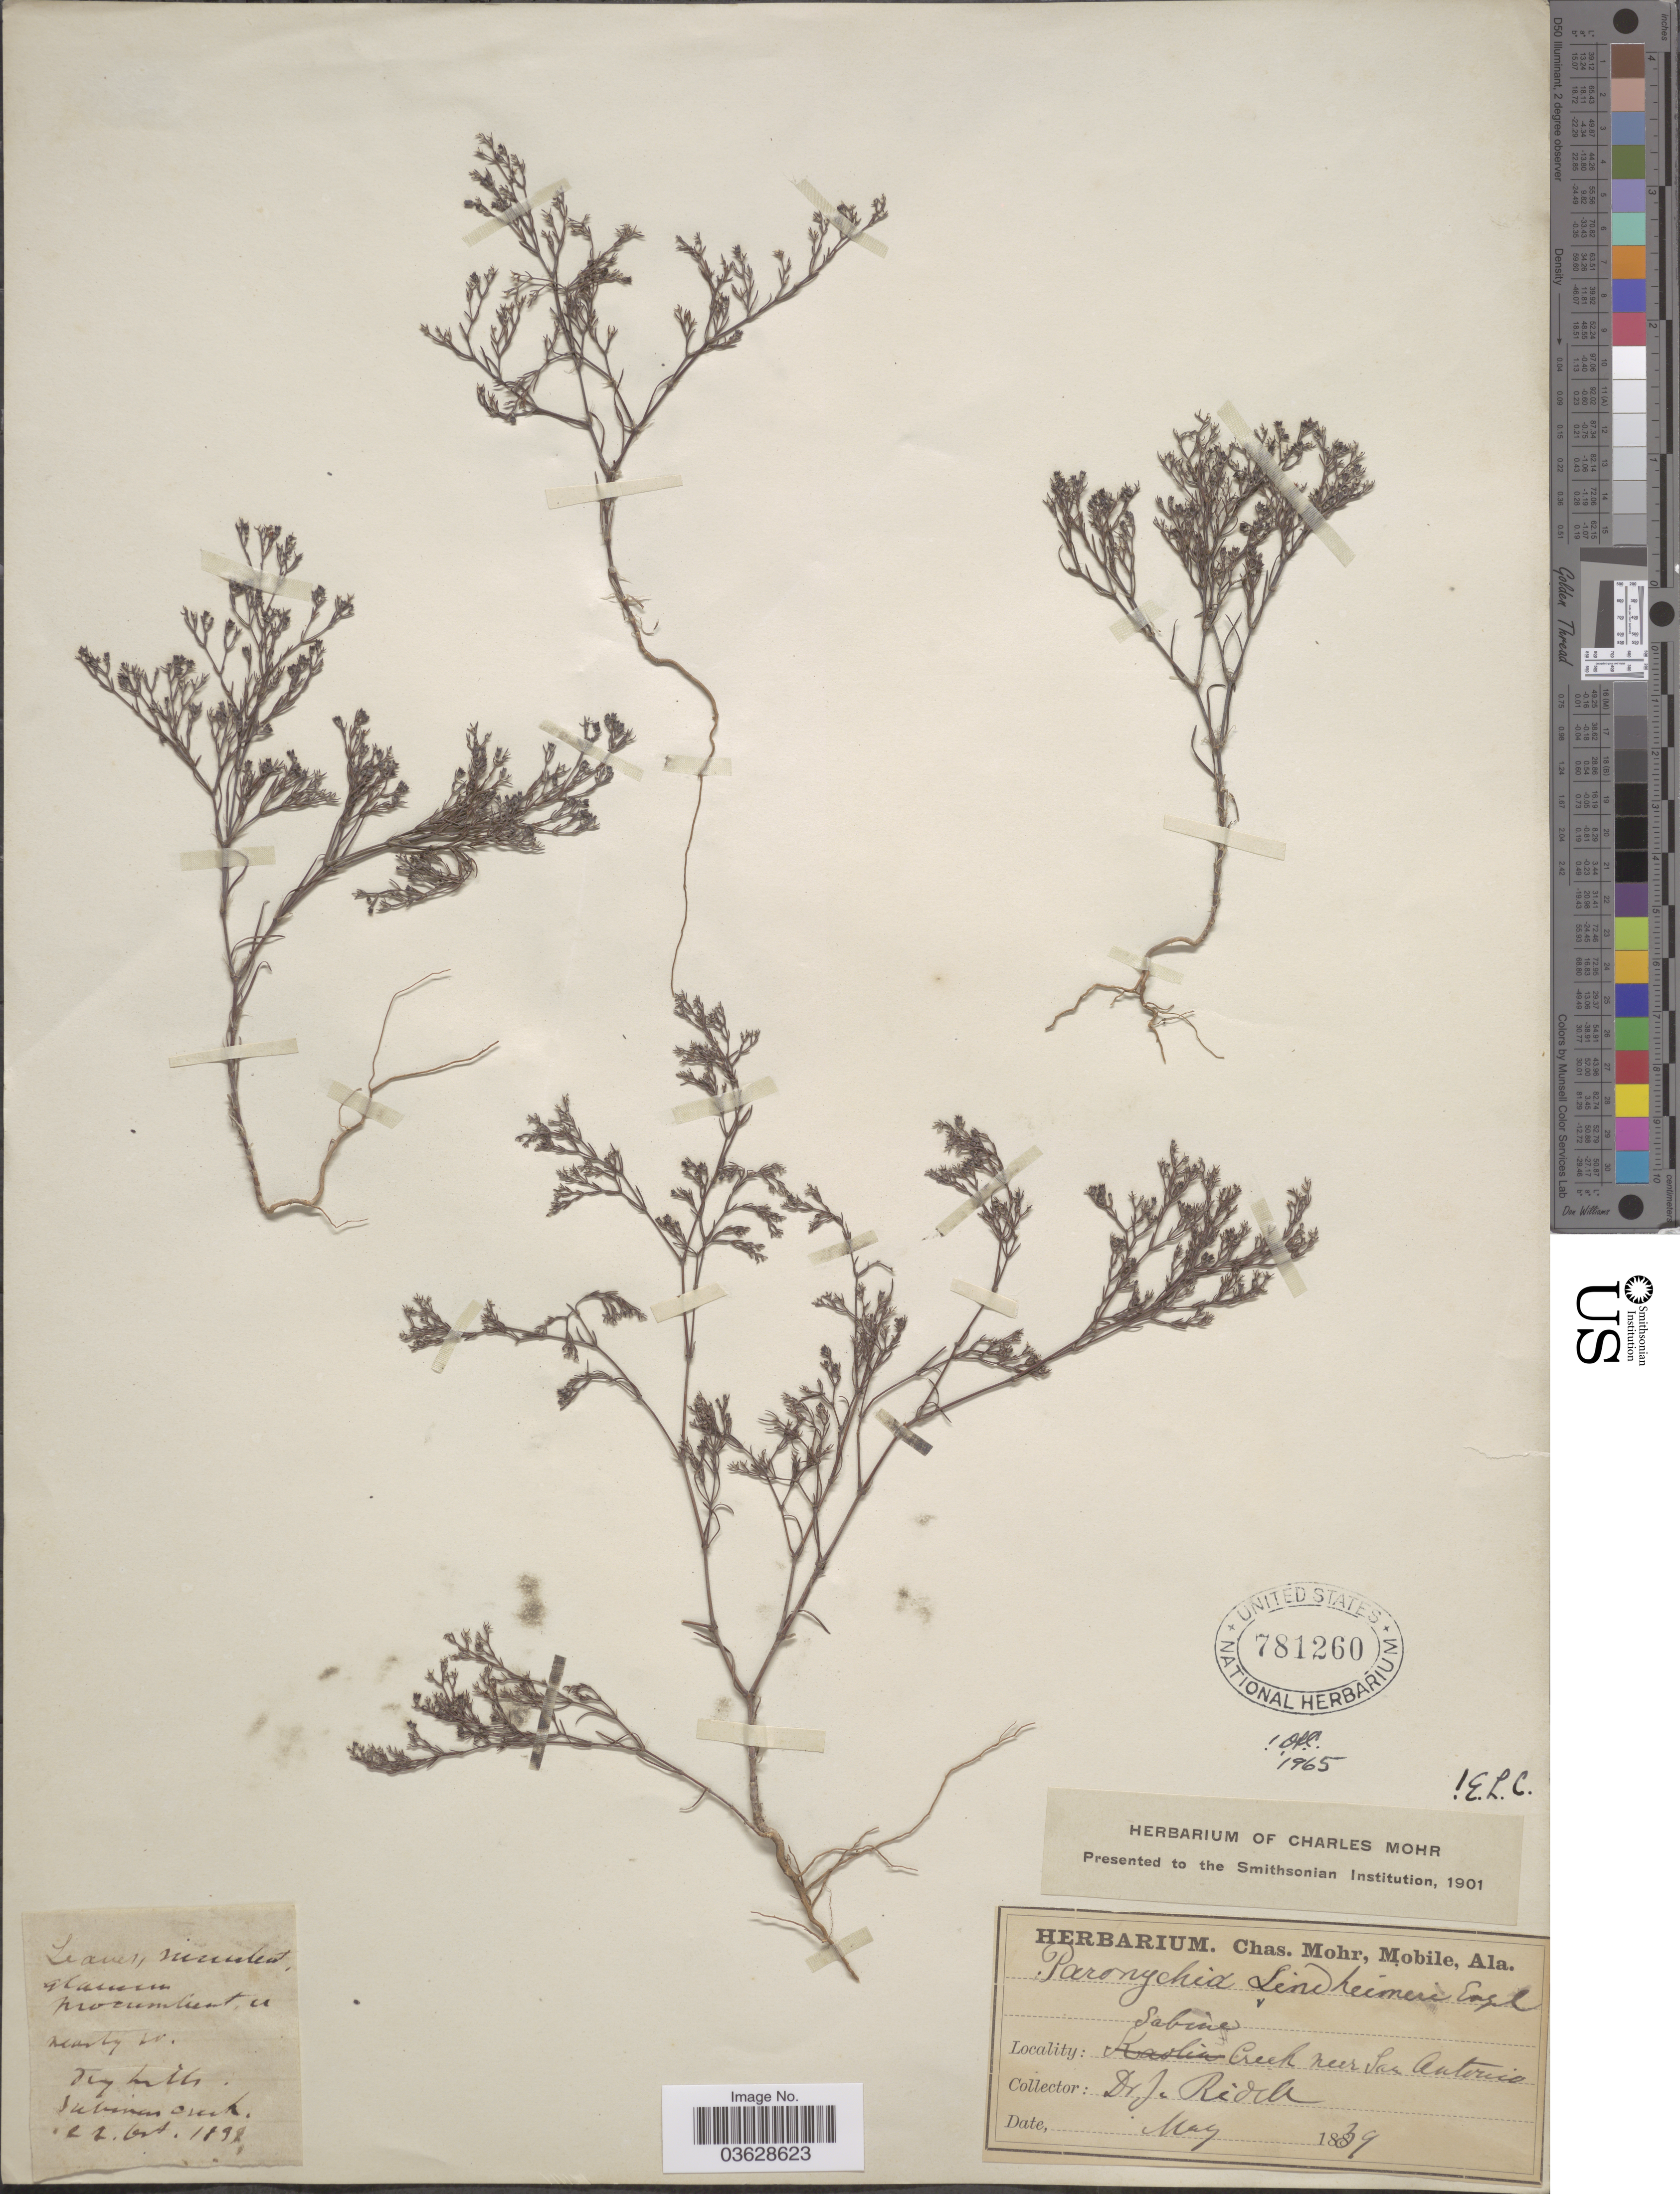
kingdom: Plantae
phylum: Tracheophyta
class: Magnoliopsida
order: Caryophyllales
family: Caryophyllaceae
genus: Paronychia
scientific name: Paronychia lindheimeri var. lindheimeri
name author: Engelm. ex A. Gray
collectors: J. Ridell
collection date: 1839-05/1839-10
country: United States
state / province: Alabama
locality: Sabine Creek near San Antonio.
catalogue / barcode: US 781260